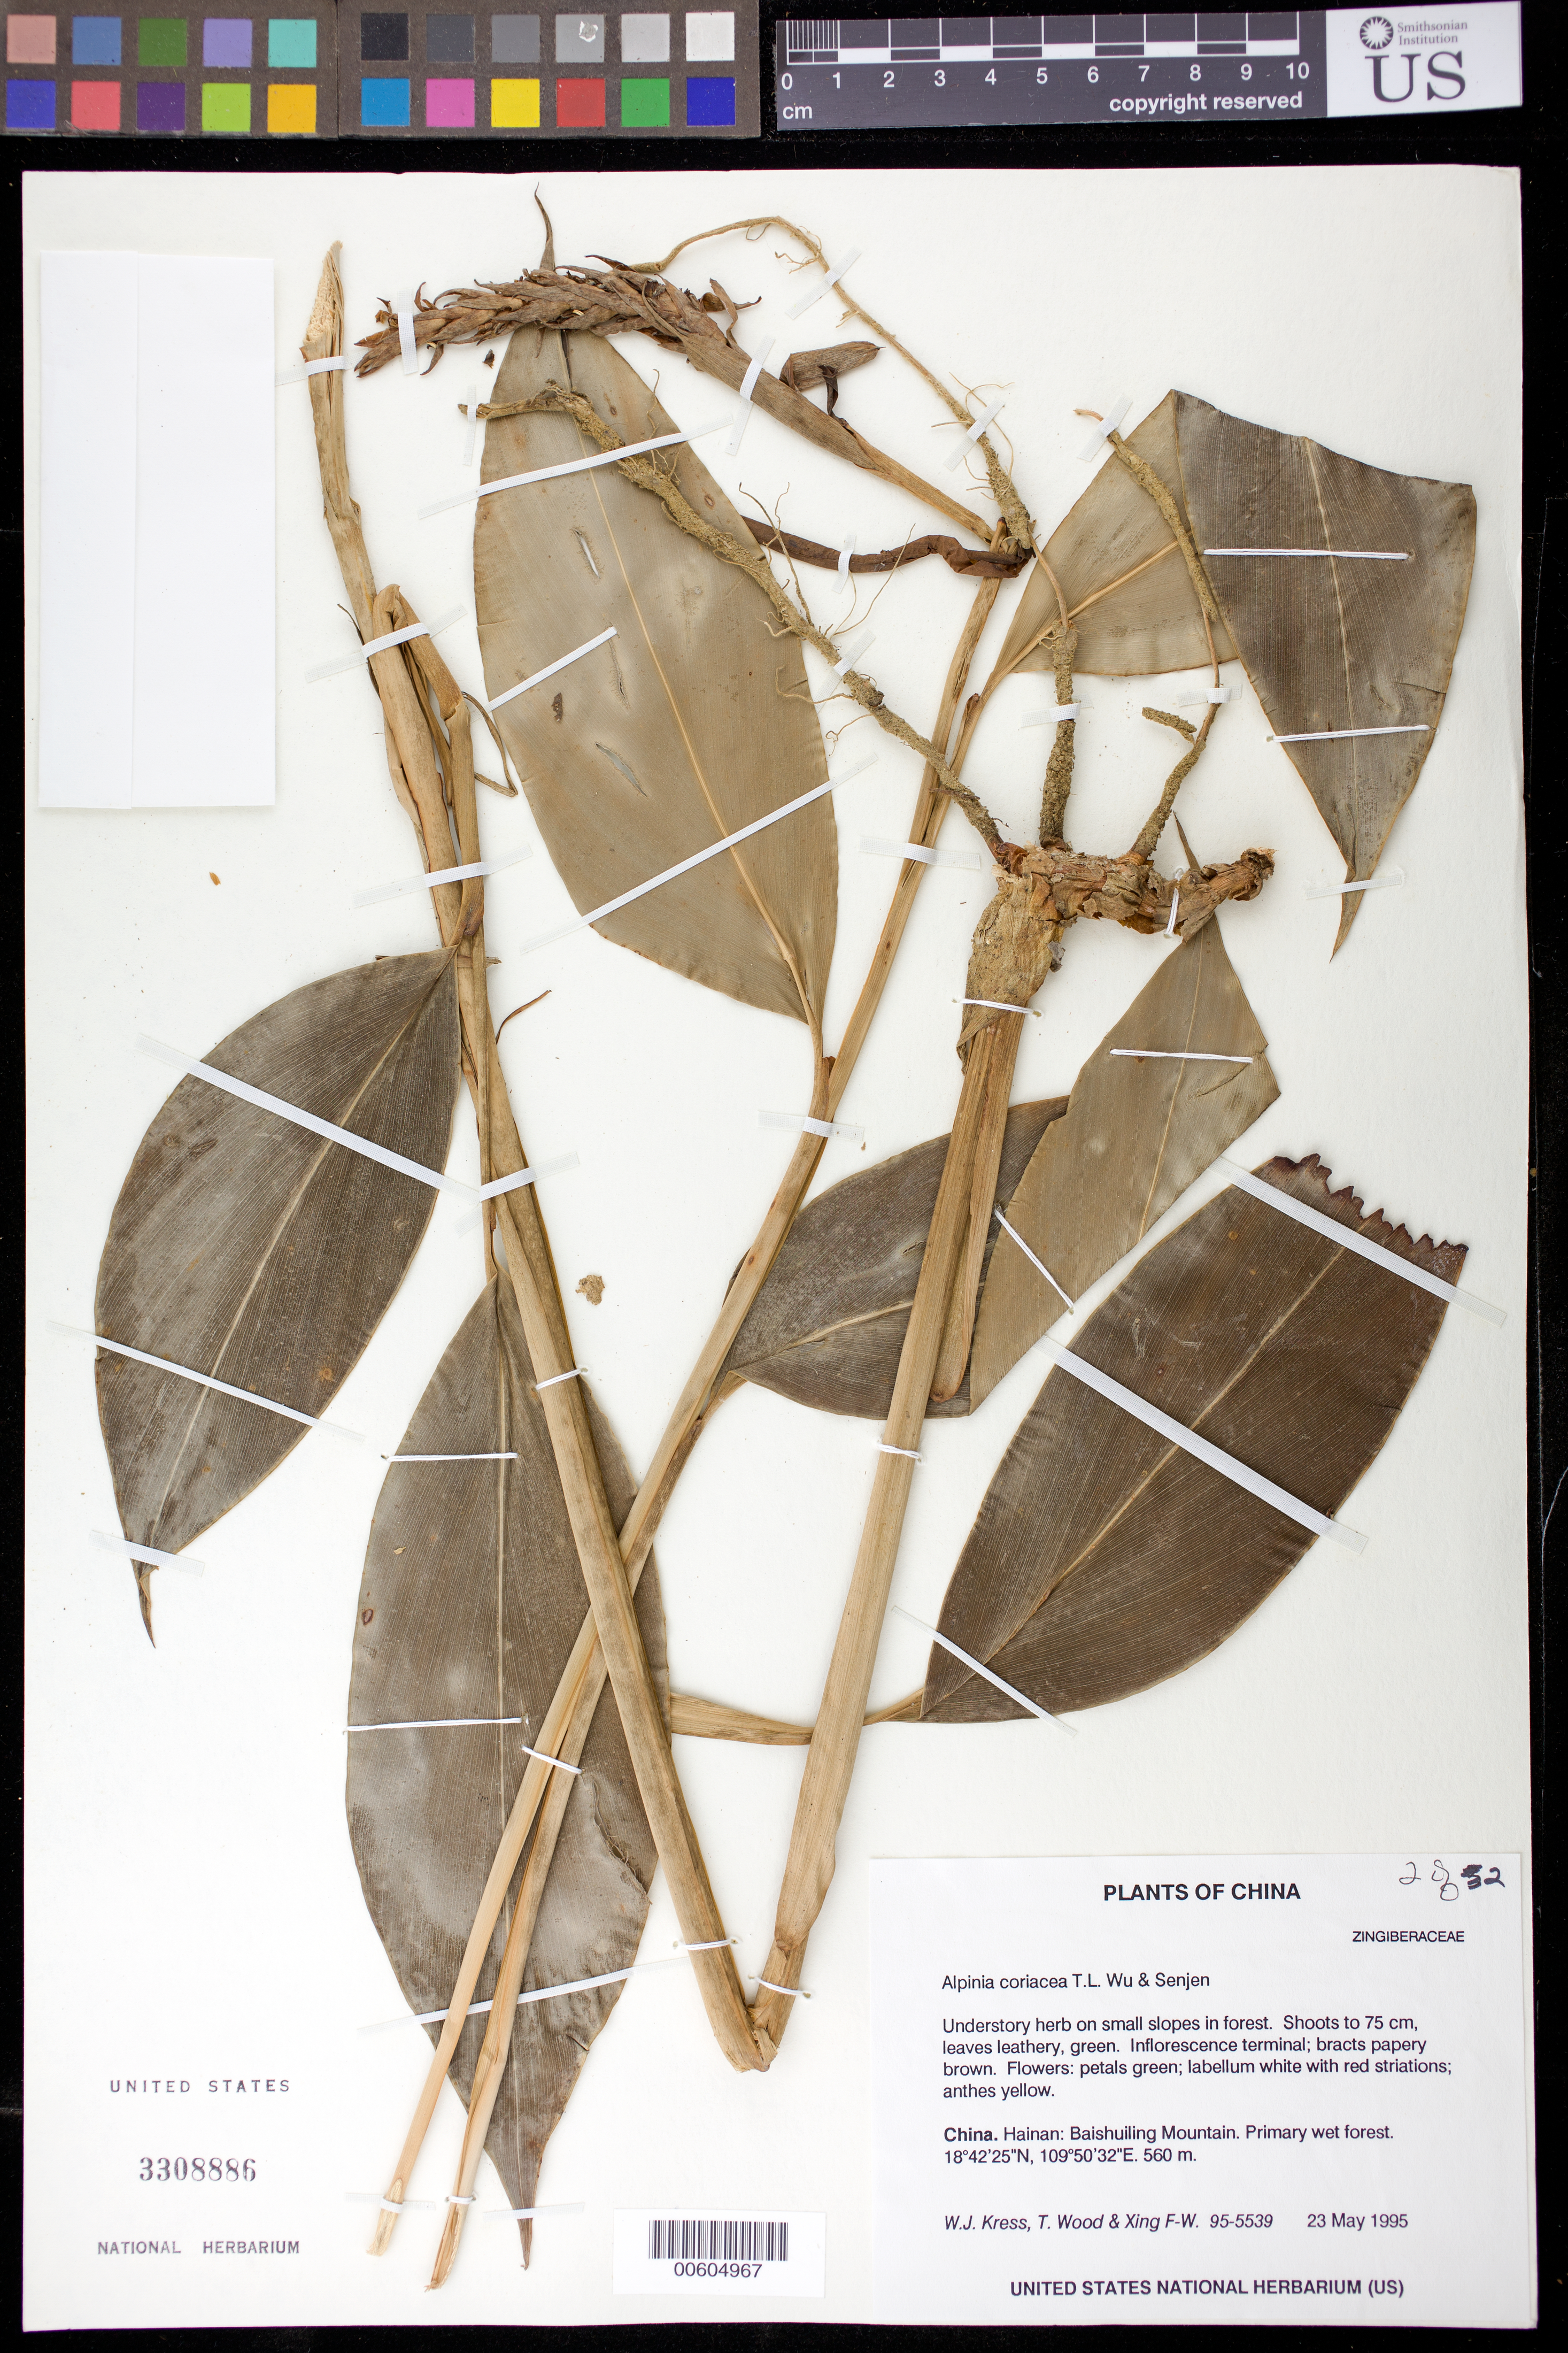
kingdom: Plantae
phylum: Tracheophyta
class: Liliopsida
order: Zingiberales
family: Zingiberaceae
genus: Alpinia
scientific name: Alpinia coriacea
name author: T.L. Wu & S.J. Chen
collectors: W. J. Kress, T. Wood & F. Xing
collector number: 95-5539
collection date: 1995-05-23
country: China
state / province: Hainan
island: Hainan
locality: Baishuiling Mountain. Primary wet forest.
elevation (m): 560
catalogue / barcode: US 3308886